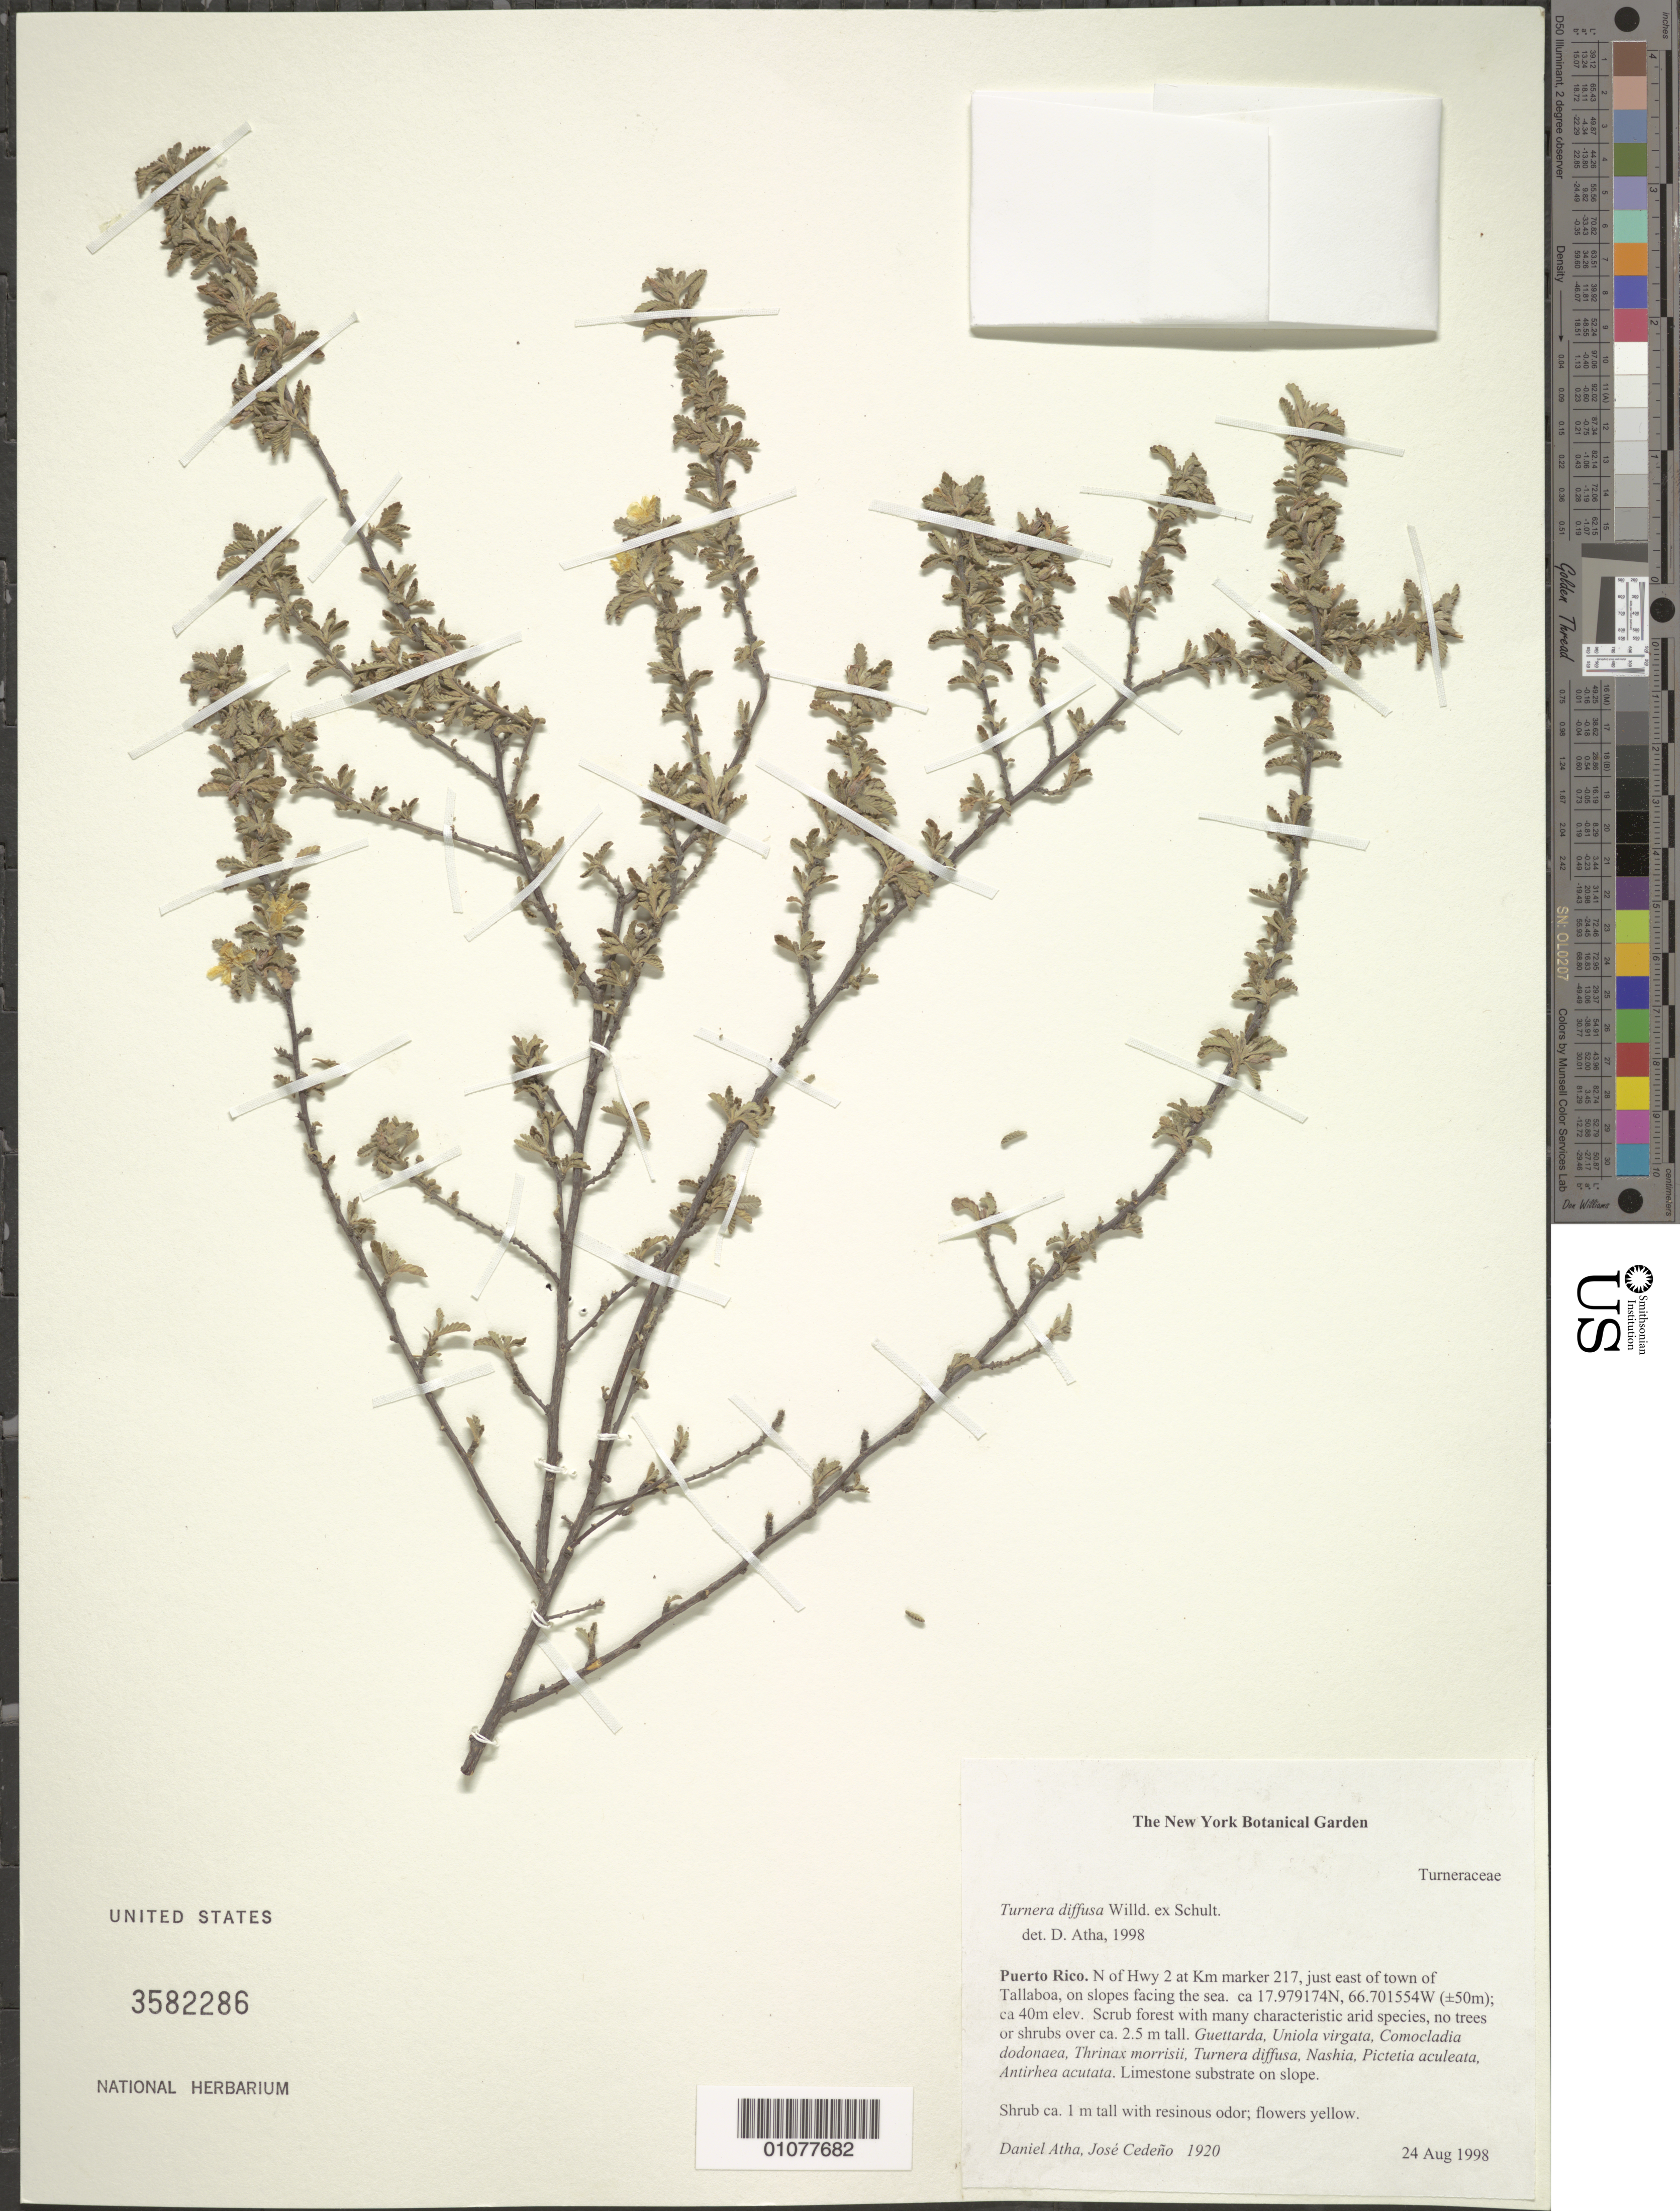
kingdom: Plantae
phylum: Tracheophyta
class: Magnoliopsida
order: Malpighiales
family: Turneraceae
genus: Turnera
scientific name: Turnera diffusa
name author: Willd. ex Schult.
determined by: Atha, D.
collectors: D. Atha & J. A. Cedeño M.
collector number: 1920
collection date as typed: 24 Aug 1998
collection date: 1998-08-24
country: Puerto Rico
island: Puerto Rico I.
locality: Tallaboa, just east of, N of Hwy 2 at Km marker 217, on slopes facing the sea.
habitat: Scrub forest with many characteristic arid species, no trees or shrubs over ca. 2.5 m tall. Limestone substrate. With Guettarda, Uniola virgata, Comocladia dodonaea, Thrinax morrisii, Turner diffusa, Nashia, Antirhea acutata, Scolosanthus versicolor.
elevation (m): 40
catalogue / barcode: US 3582286